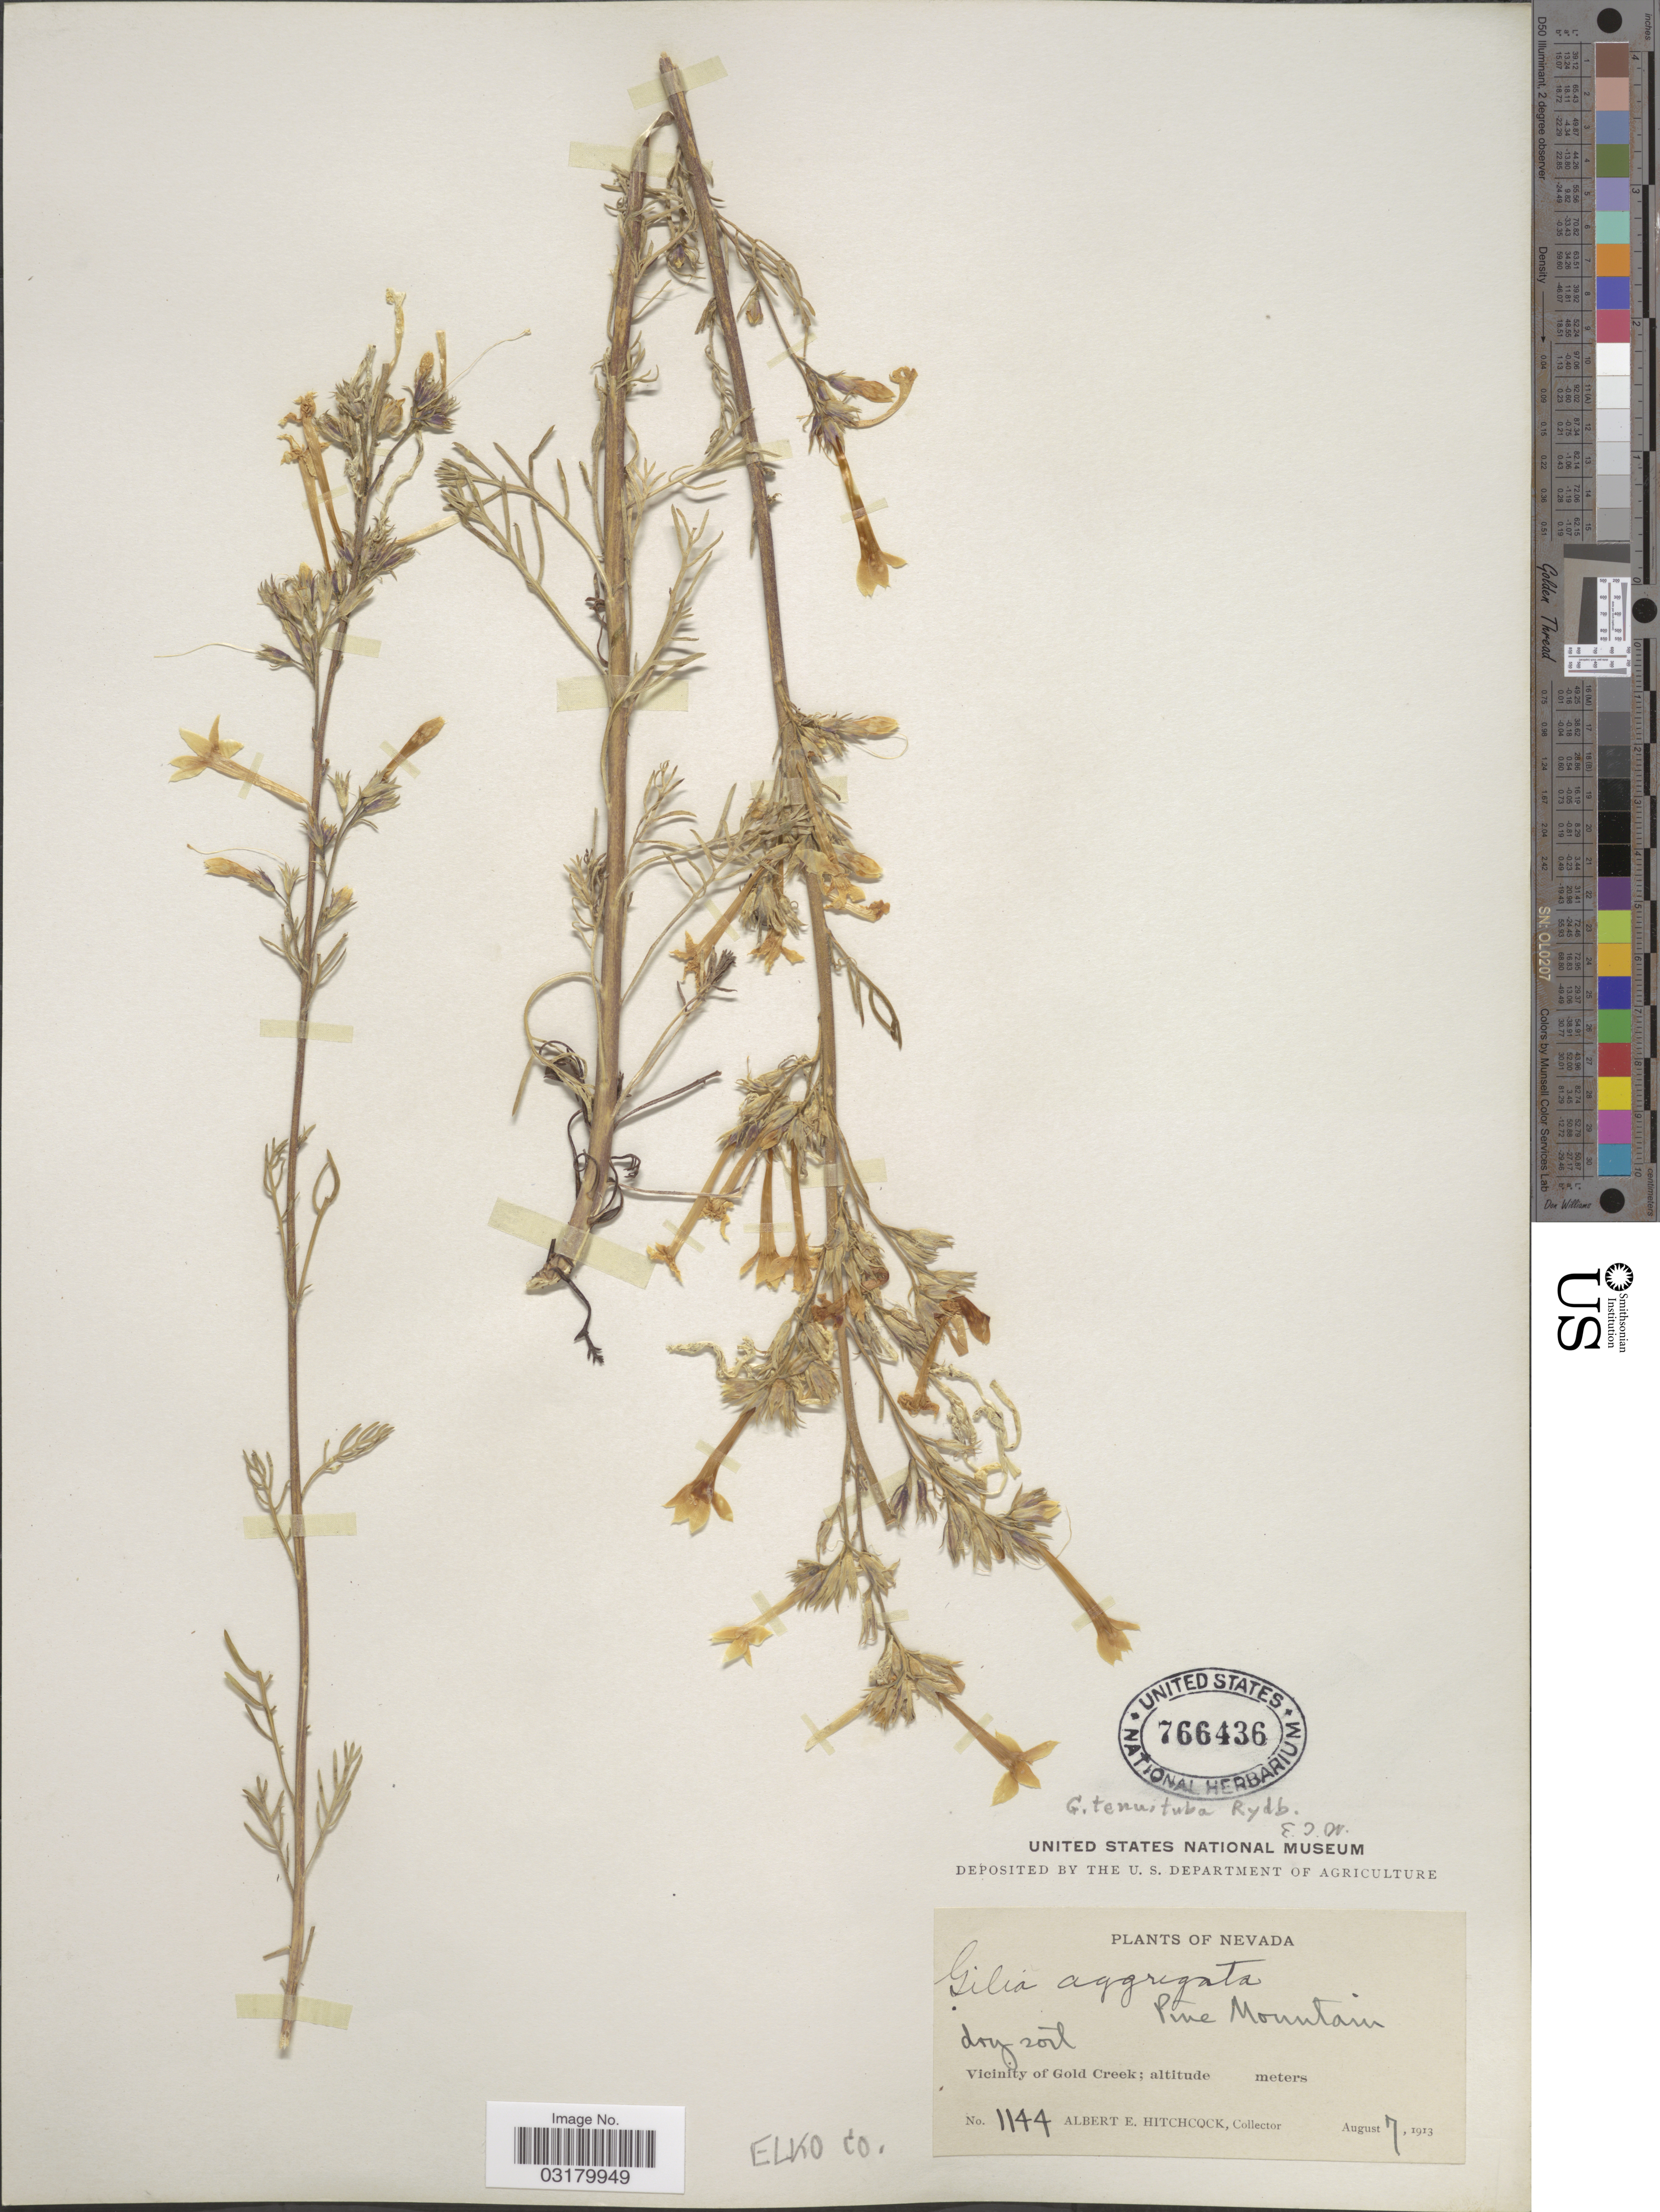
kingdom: Plantae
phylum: Tracheophyta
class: Magnoliopsida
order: Ericales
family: Polemoniaceae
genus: Ipomopsis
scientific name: Ipomopsis tenuituba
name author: (Rydb.) V.E. Grant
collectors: A. Hitchcock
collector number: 1144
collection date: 1913-08-07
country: United States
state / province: Nevada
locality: Pine Mountain. Vicinity of Gold Creek. Elko Co.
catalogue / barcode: US 766436